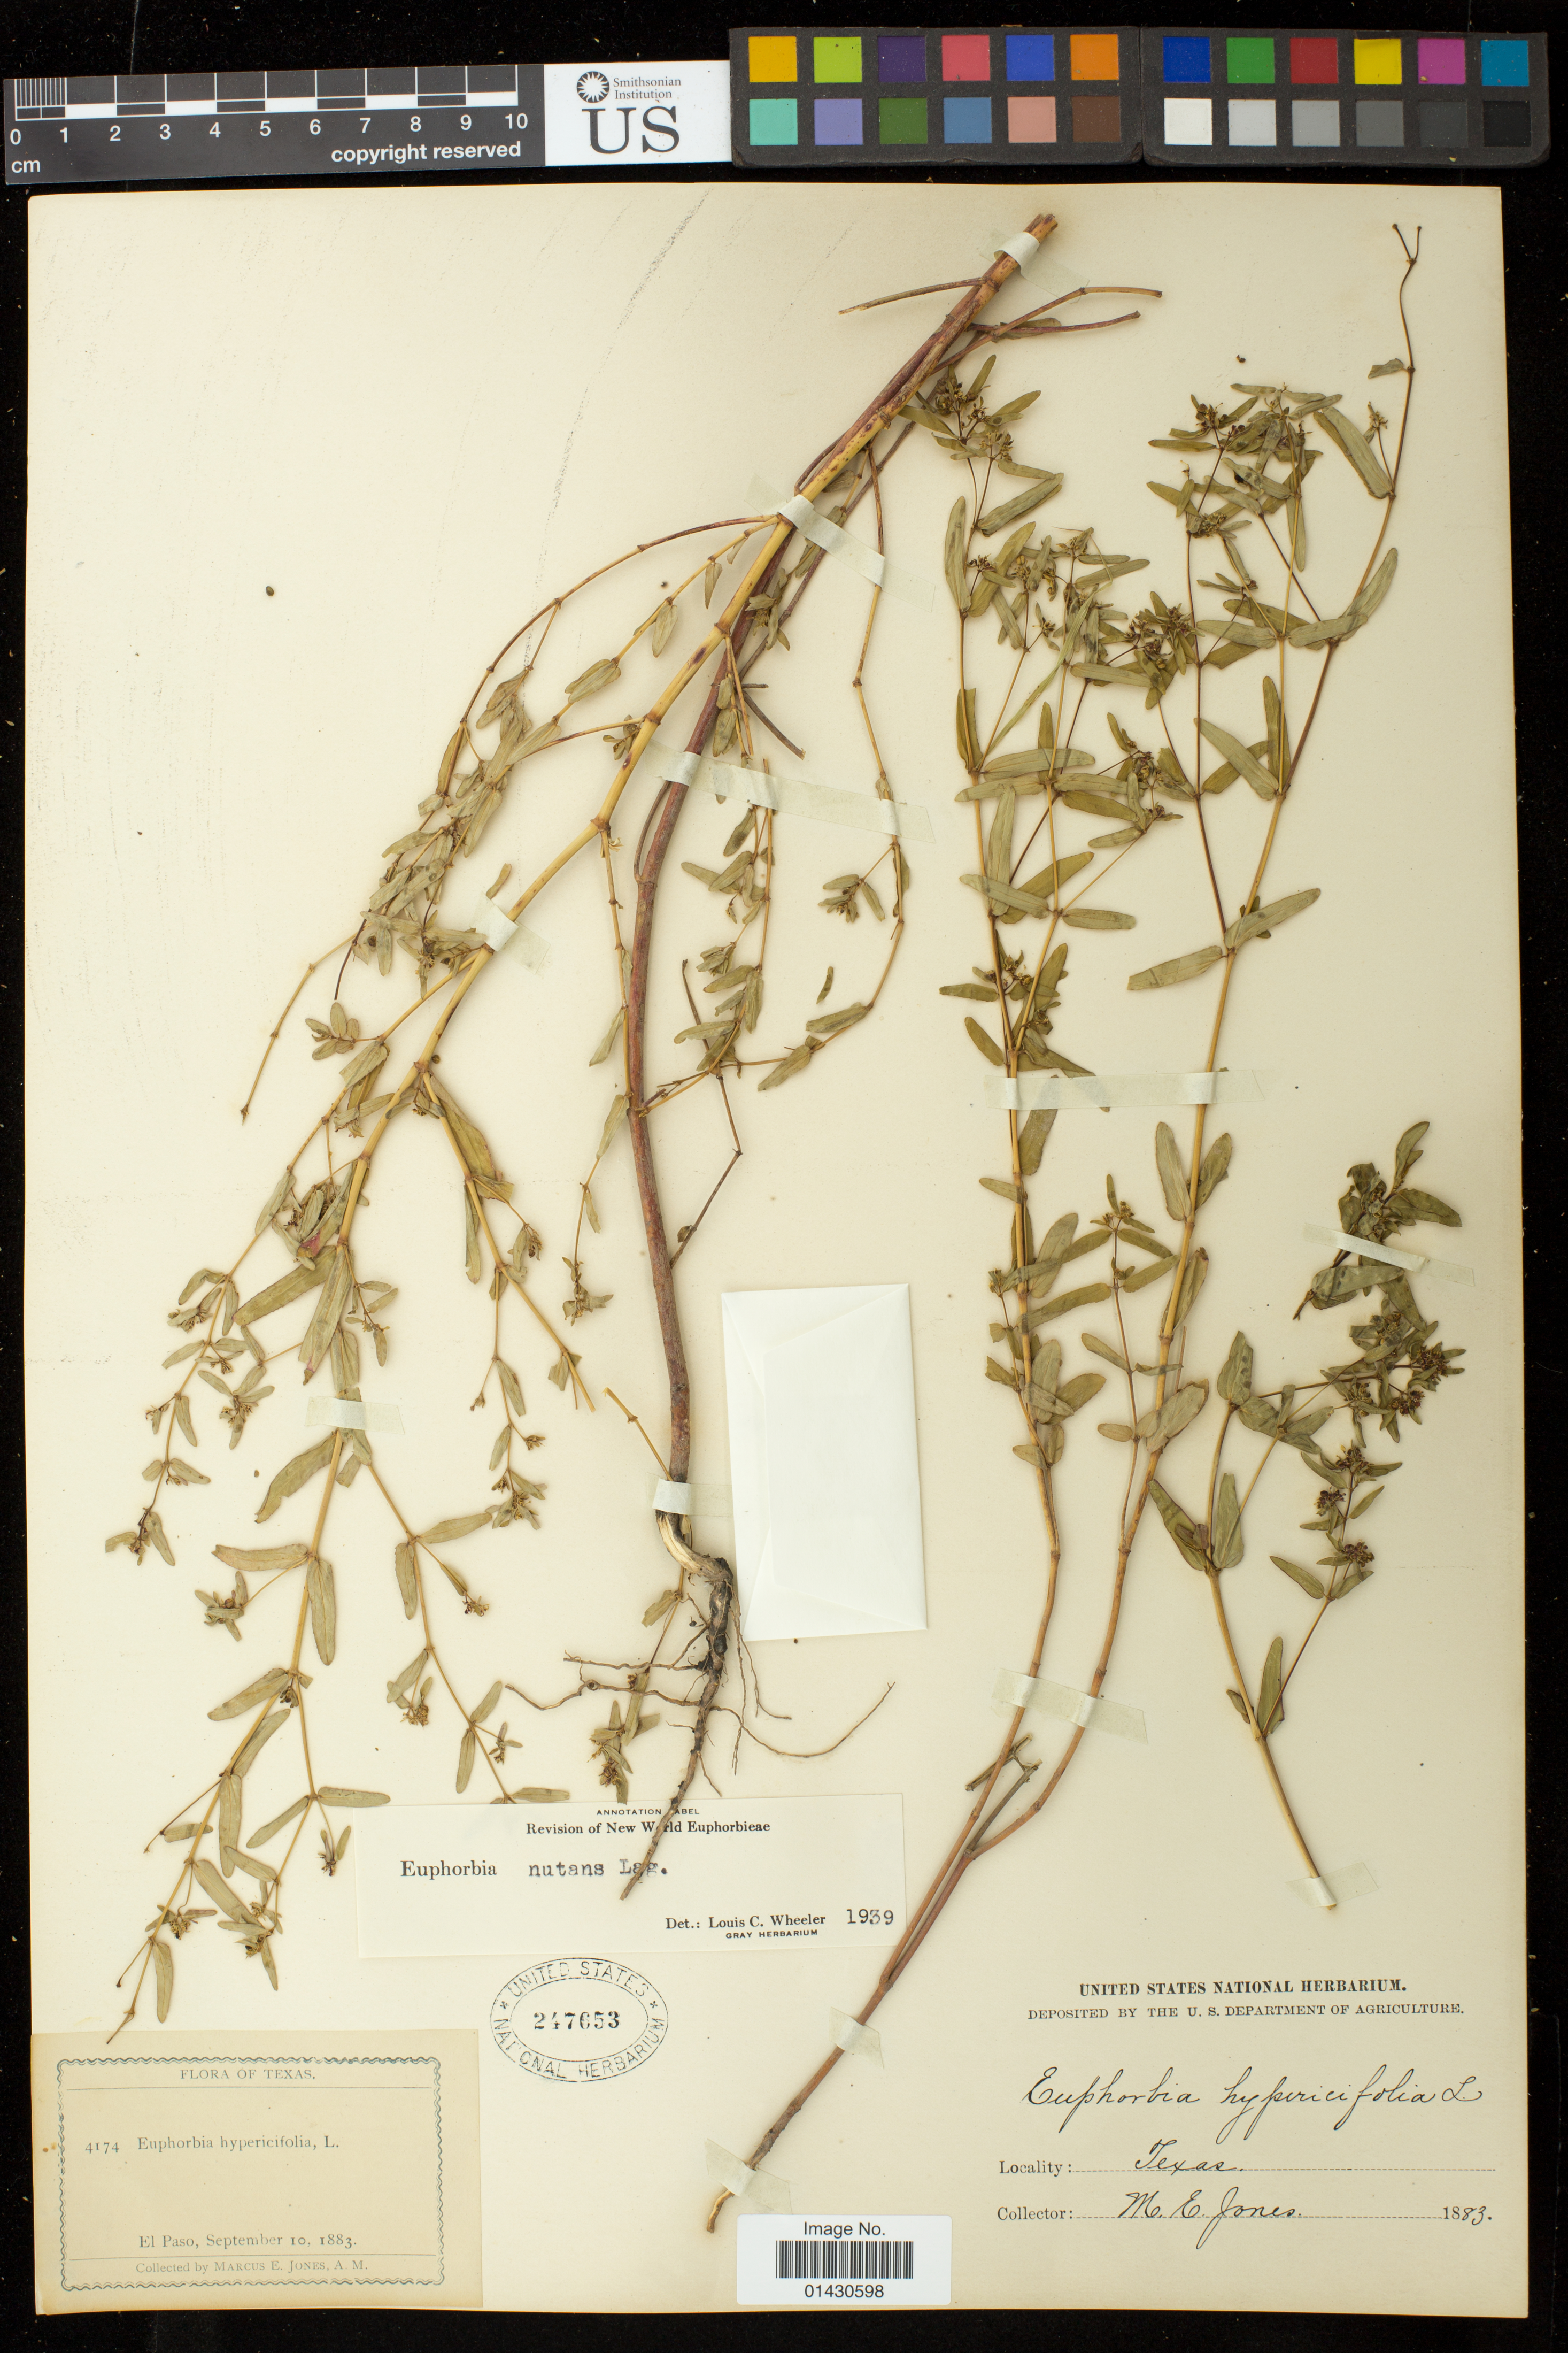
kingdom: Plantae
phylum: Tracheophyta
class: Magnoliopsida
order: Malpighiales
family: Euphorbiaceae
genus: Euphorbia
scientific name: Euphorbia maculata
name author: L.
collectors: M. E. Jones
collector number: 4174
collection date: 1883-09-10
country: United States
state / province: Texas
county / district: El Paso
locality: El Paso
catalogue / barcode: US 247653